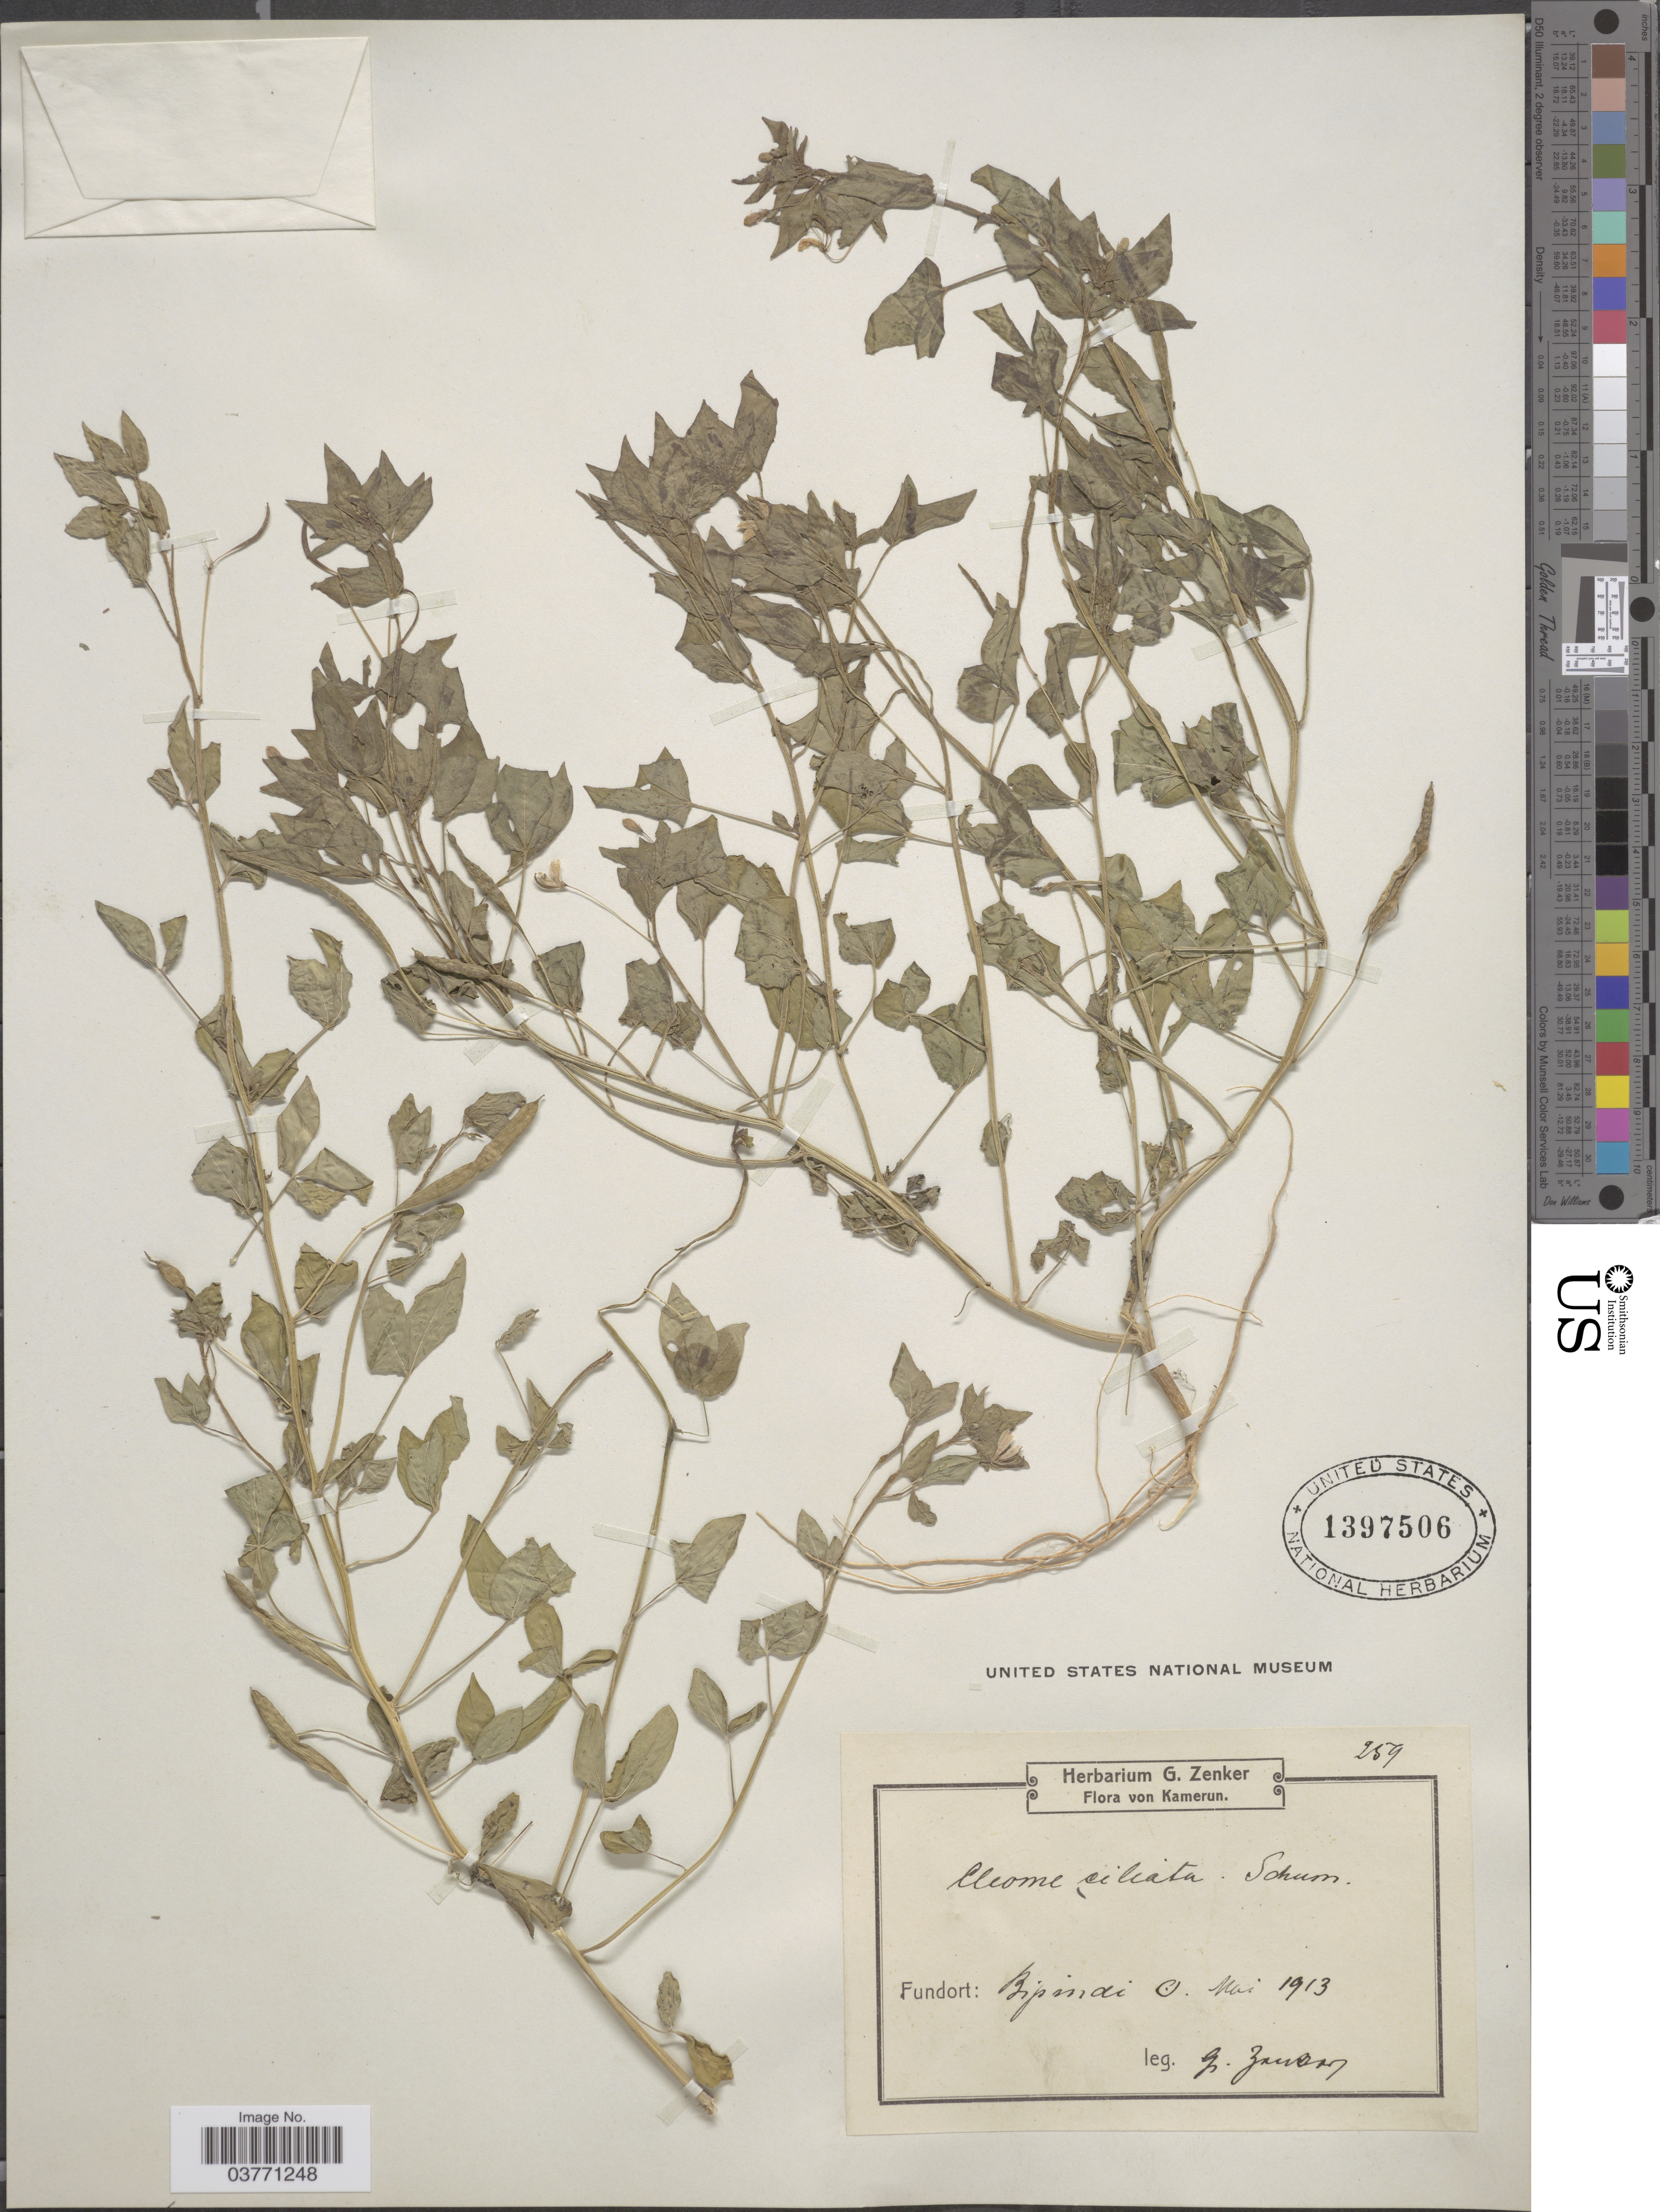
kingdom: Plantae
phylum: Tracheophyta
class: Magnoliopsida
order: Brassicales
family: Cleomaceae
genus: Sieruela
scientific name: Sieruela rutidosperma var. rutidosperma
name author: (DC.) Roalson & J.C. Hall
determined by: Strong, Mark T., (BOT), Smithsonian Institution - National Museum of Natural History (UNITED STATES)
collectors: G. A. Zenker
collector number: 259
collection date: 1913-05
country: Cameroon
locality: Bipindi.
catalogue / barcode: US 1397506